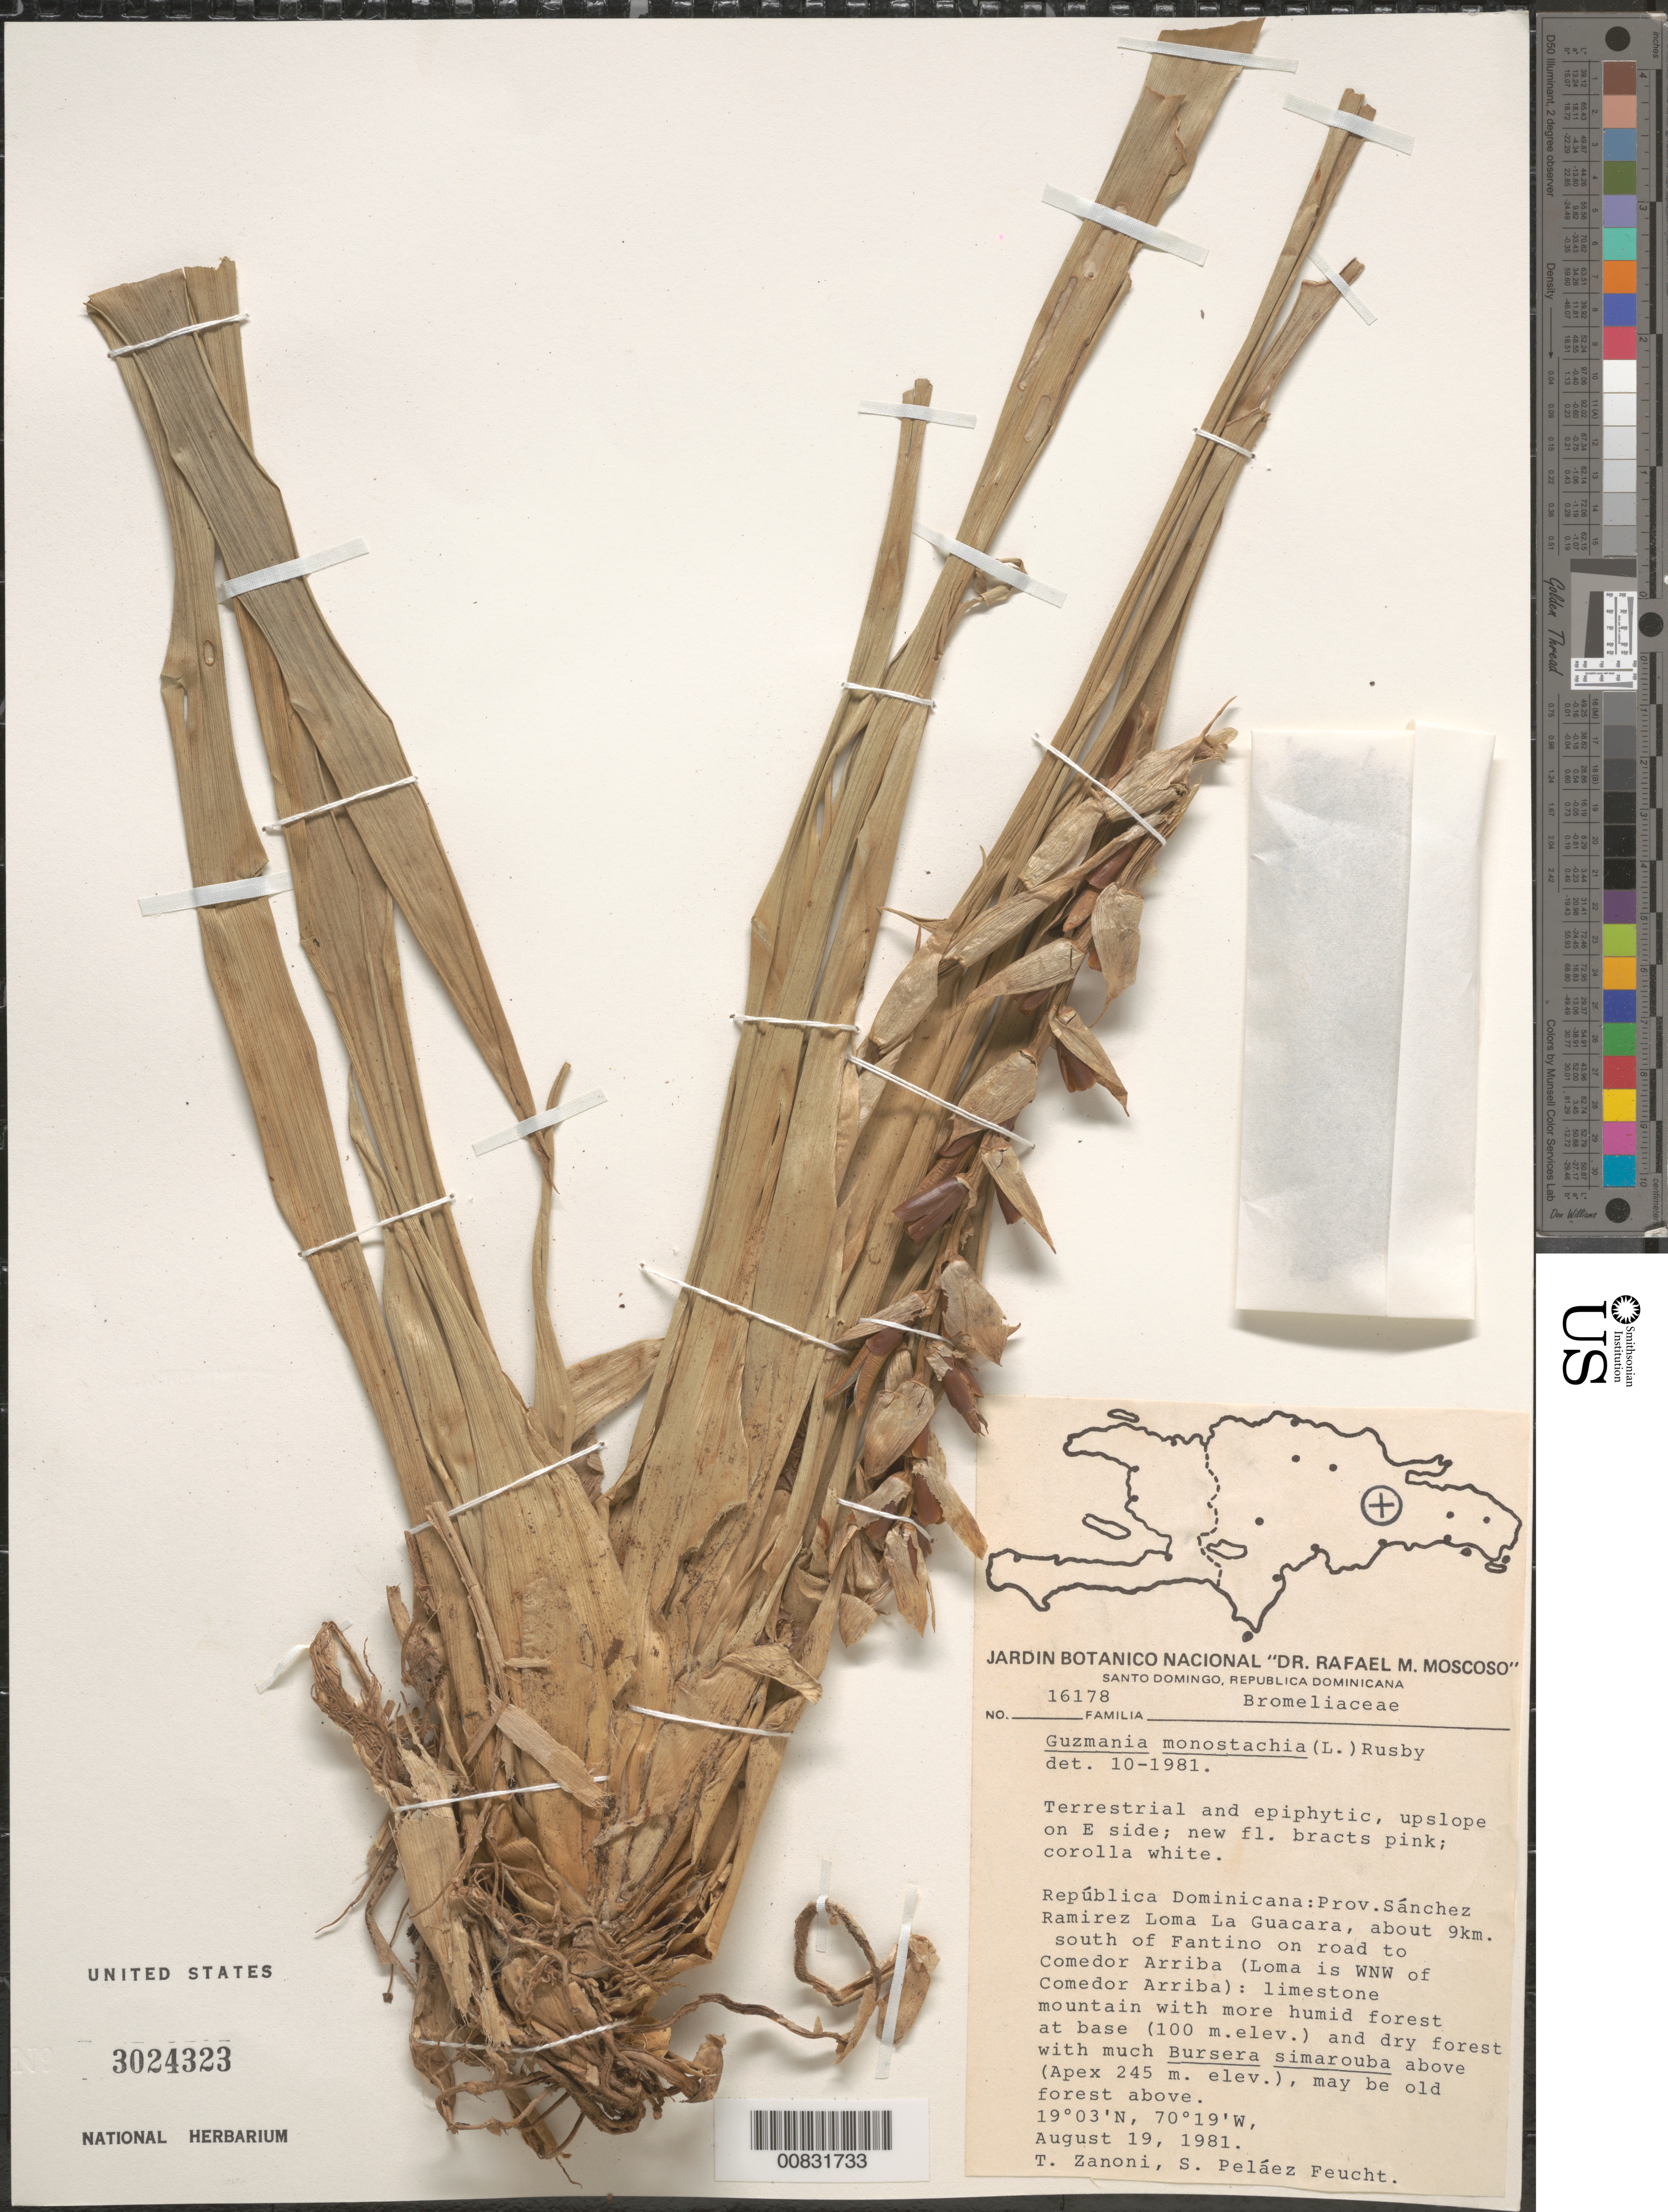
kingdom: Plantae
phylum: Tracheophyta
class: Liliopsida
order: Poales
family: Bromeliaceae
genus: Guzmania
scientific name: Guzmania monostachia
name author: (L.) Rusby ex Mez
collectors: T. A. Zanoni & S. Peláez Feucht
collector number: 16178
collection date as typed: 19 Aug 1981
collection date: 1981-08-19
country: Dominican Republic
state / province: Sanchez Ramirez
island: Hispaniola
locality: Loma La Guacara, aboout 9 km. south of Fantino on road to Comedor Arriba (Loma is WNW of Comedor Arriba). Upslope on E side.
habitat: Limestone mountain w/more humid forest at base(100 m. elev.) and dry forest w/much Bursera simarouba above(Apex 245 m elev.).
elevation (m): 100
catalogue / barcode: US 3024323